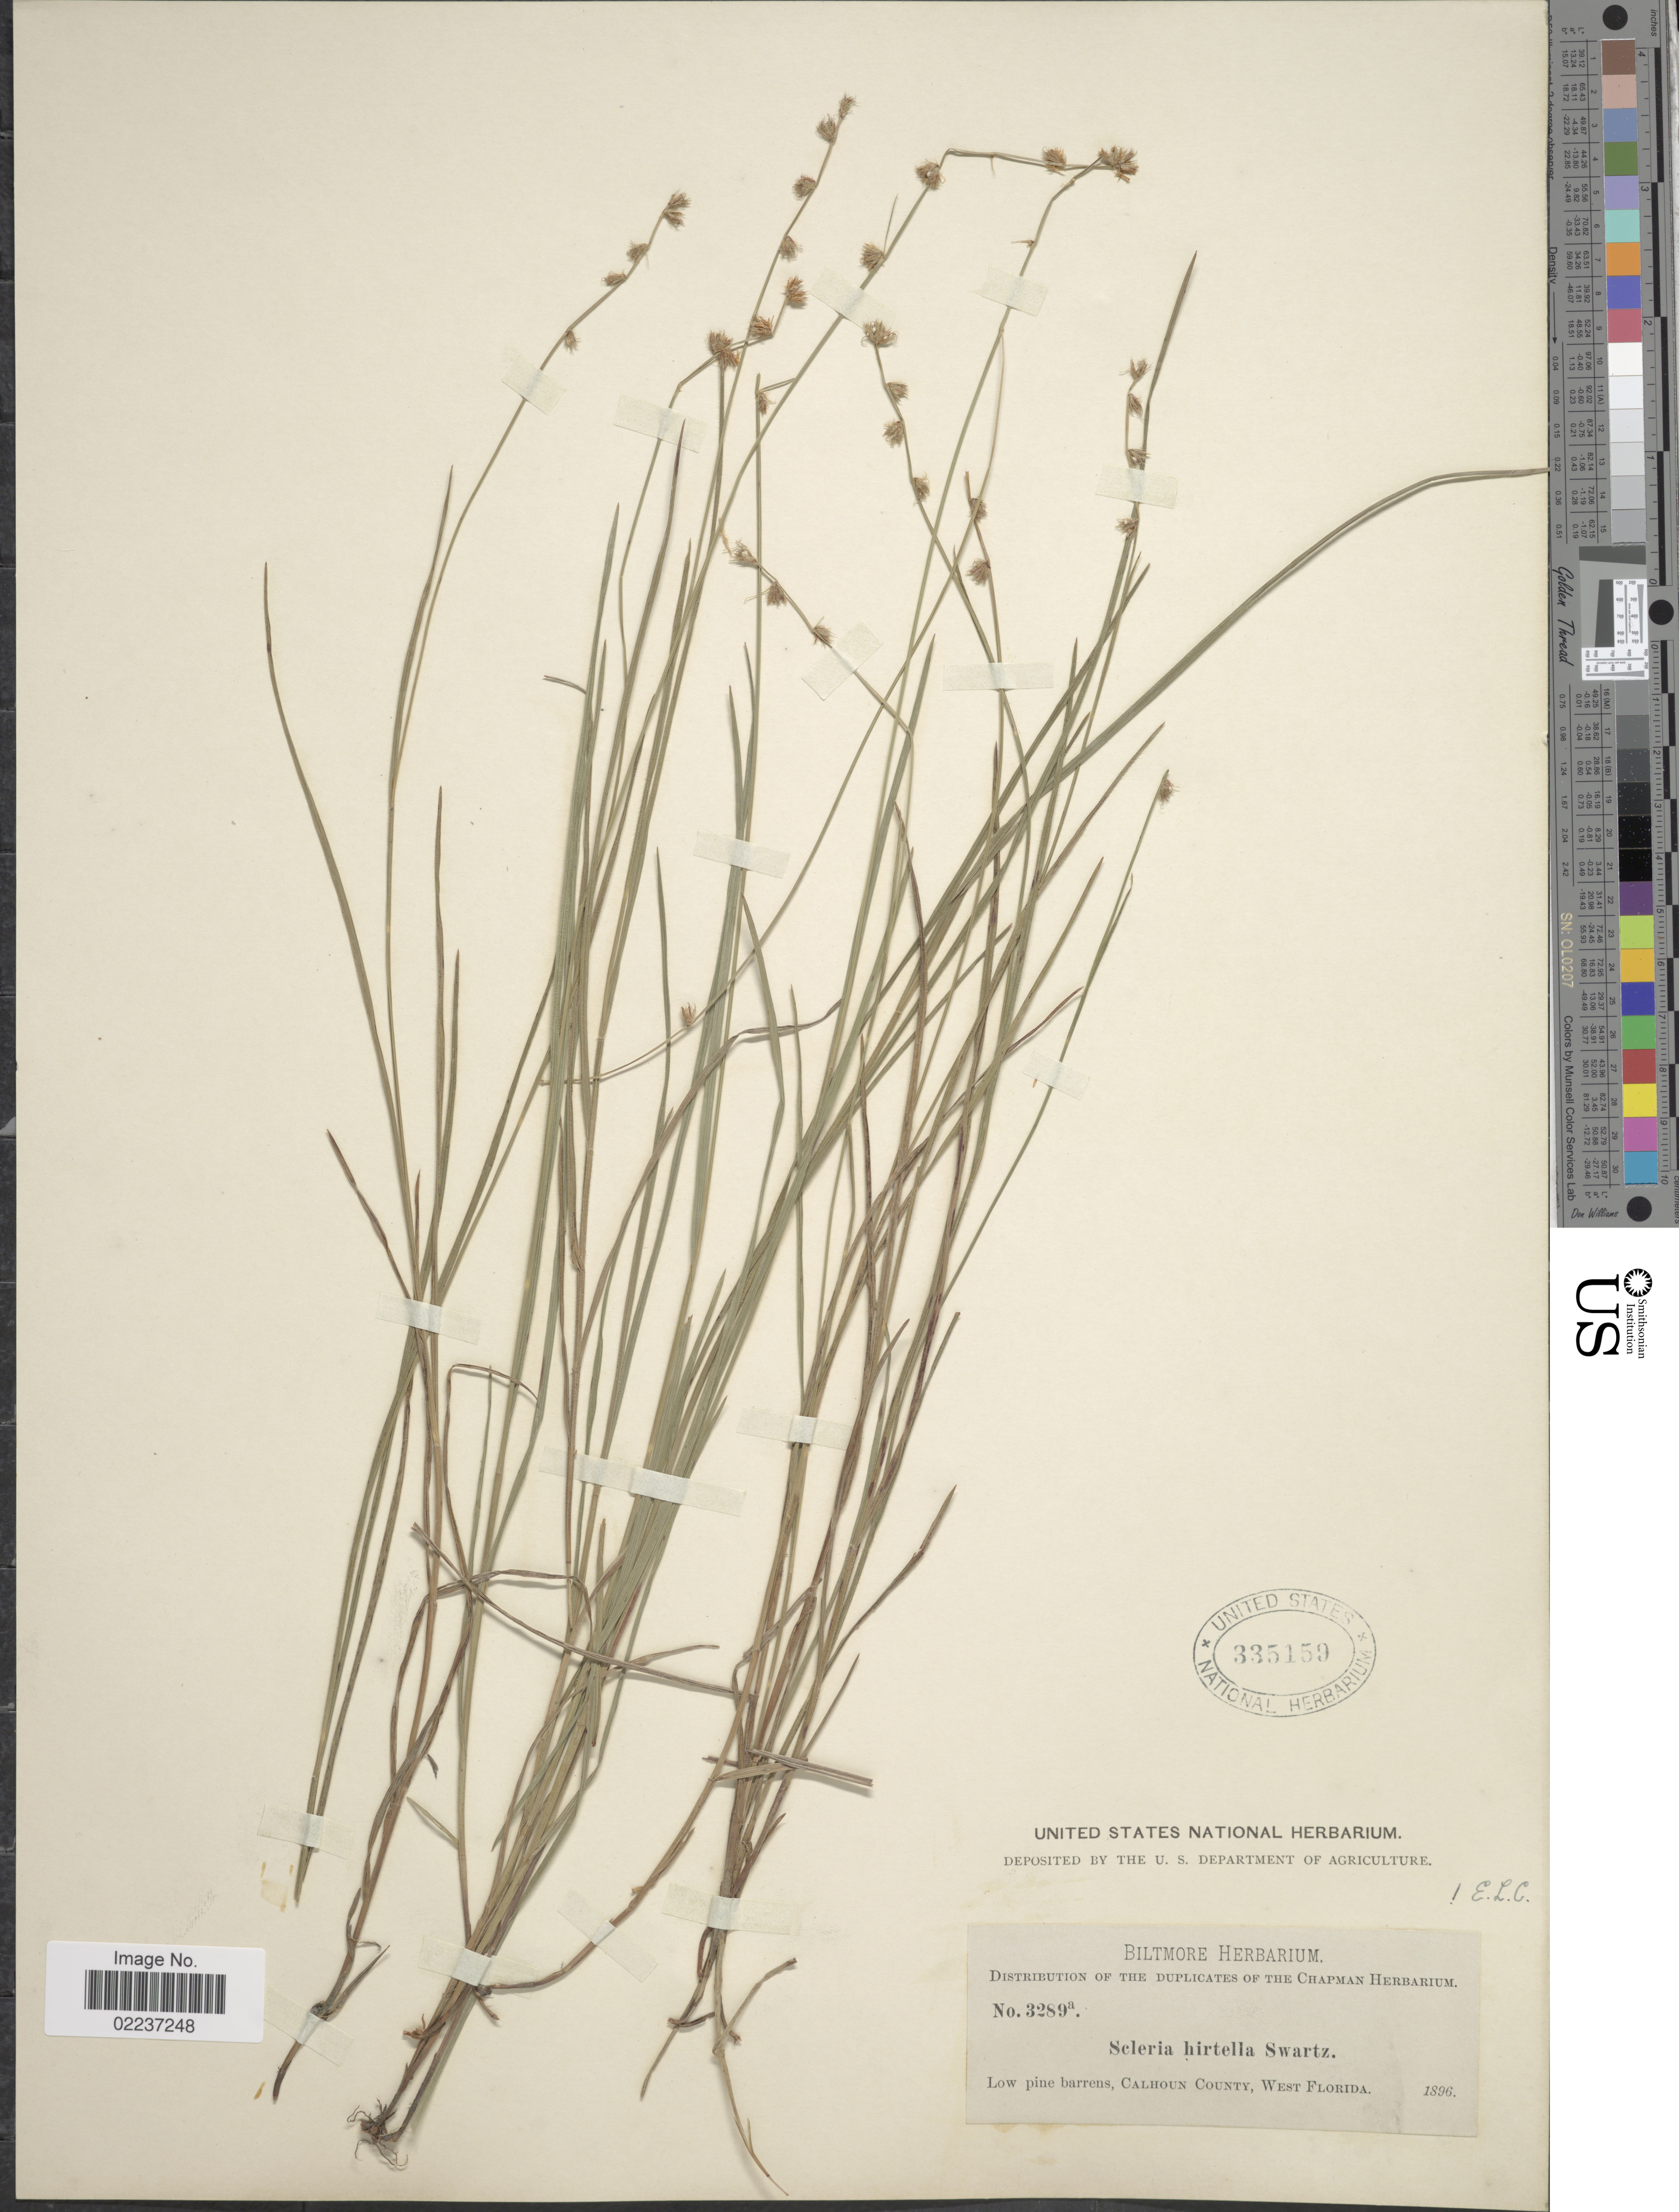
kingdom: Plantae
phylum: Tracheophyta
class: Liliopsida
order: Poales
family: Cyperaceae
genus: Scleria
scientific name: Scleria hirtella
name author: Sw.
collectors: ex herb. Biltmore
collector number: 3289a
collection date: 1896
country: United States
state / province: Florida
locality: Calhoun County, West Florida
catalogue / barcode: US 335159